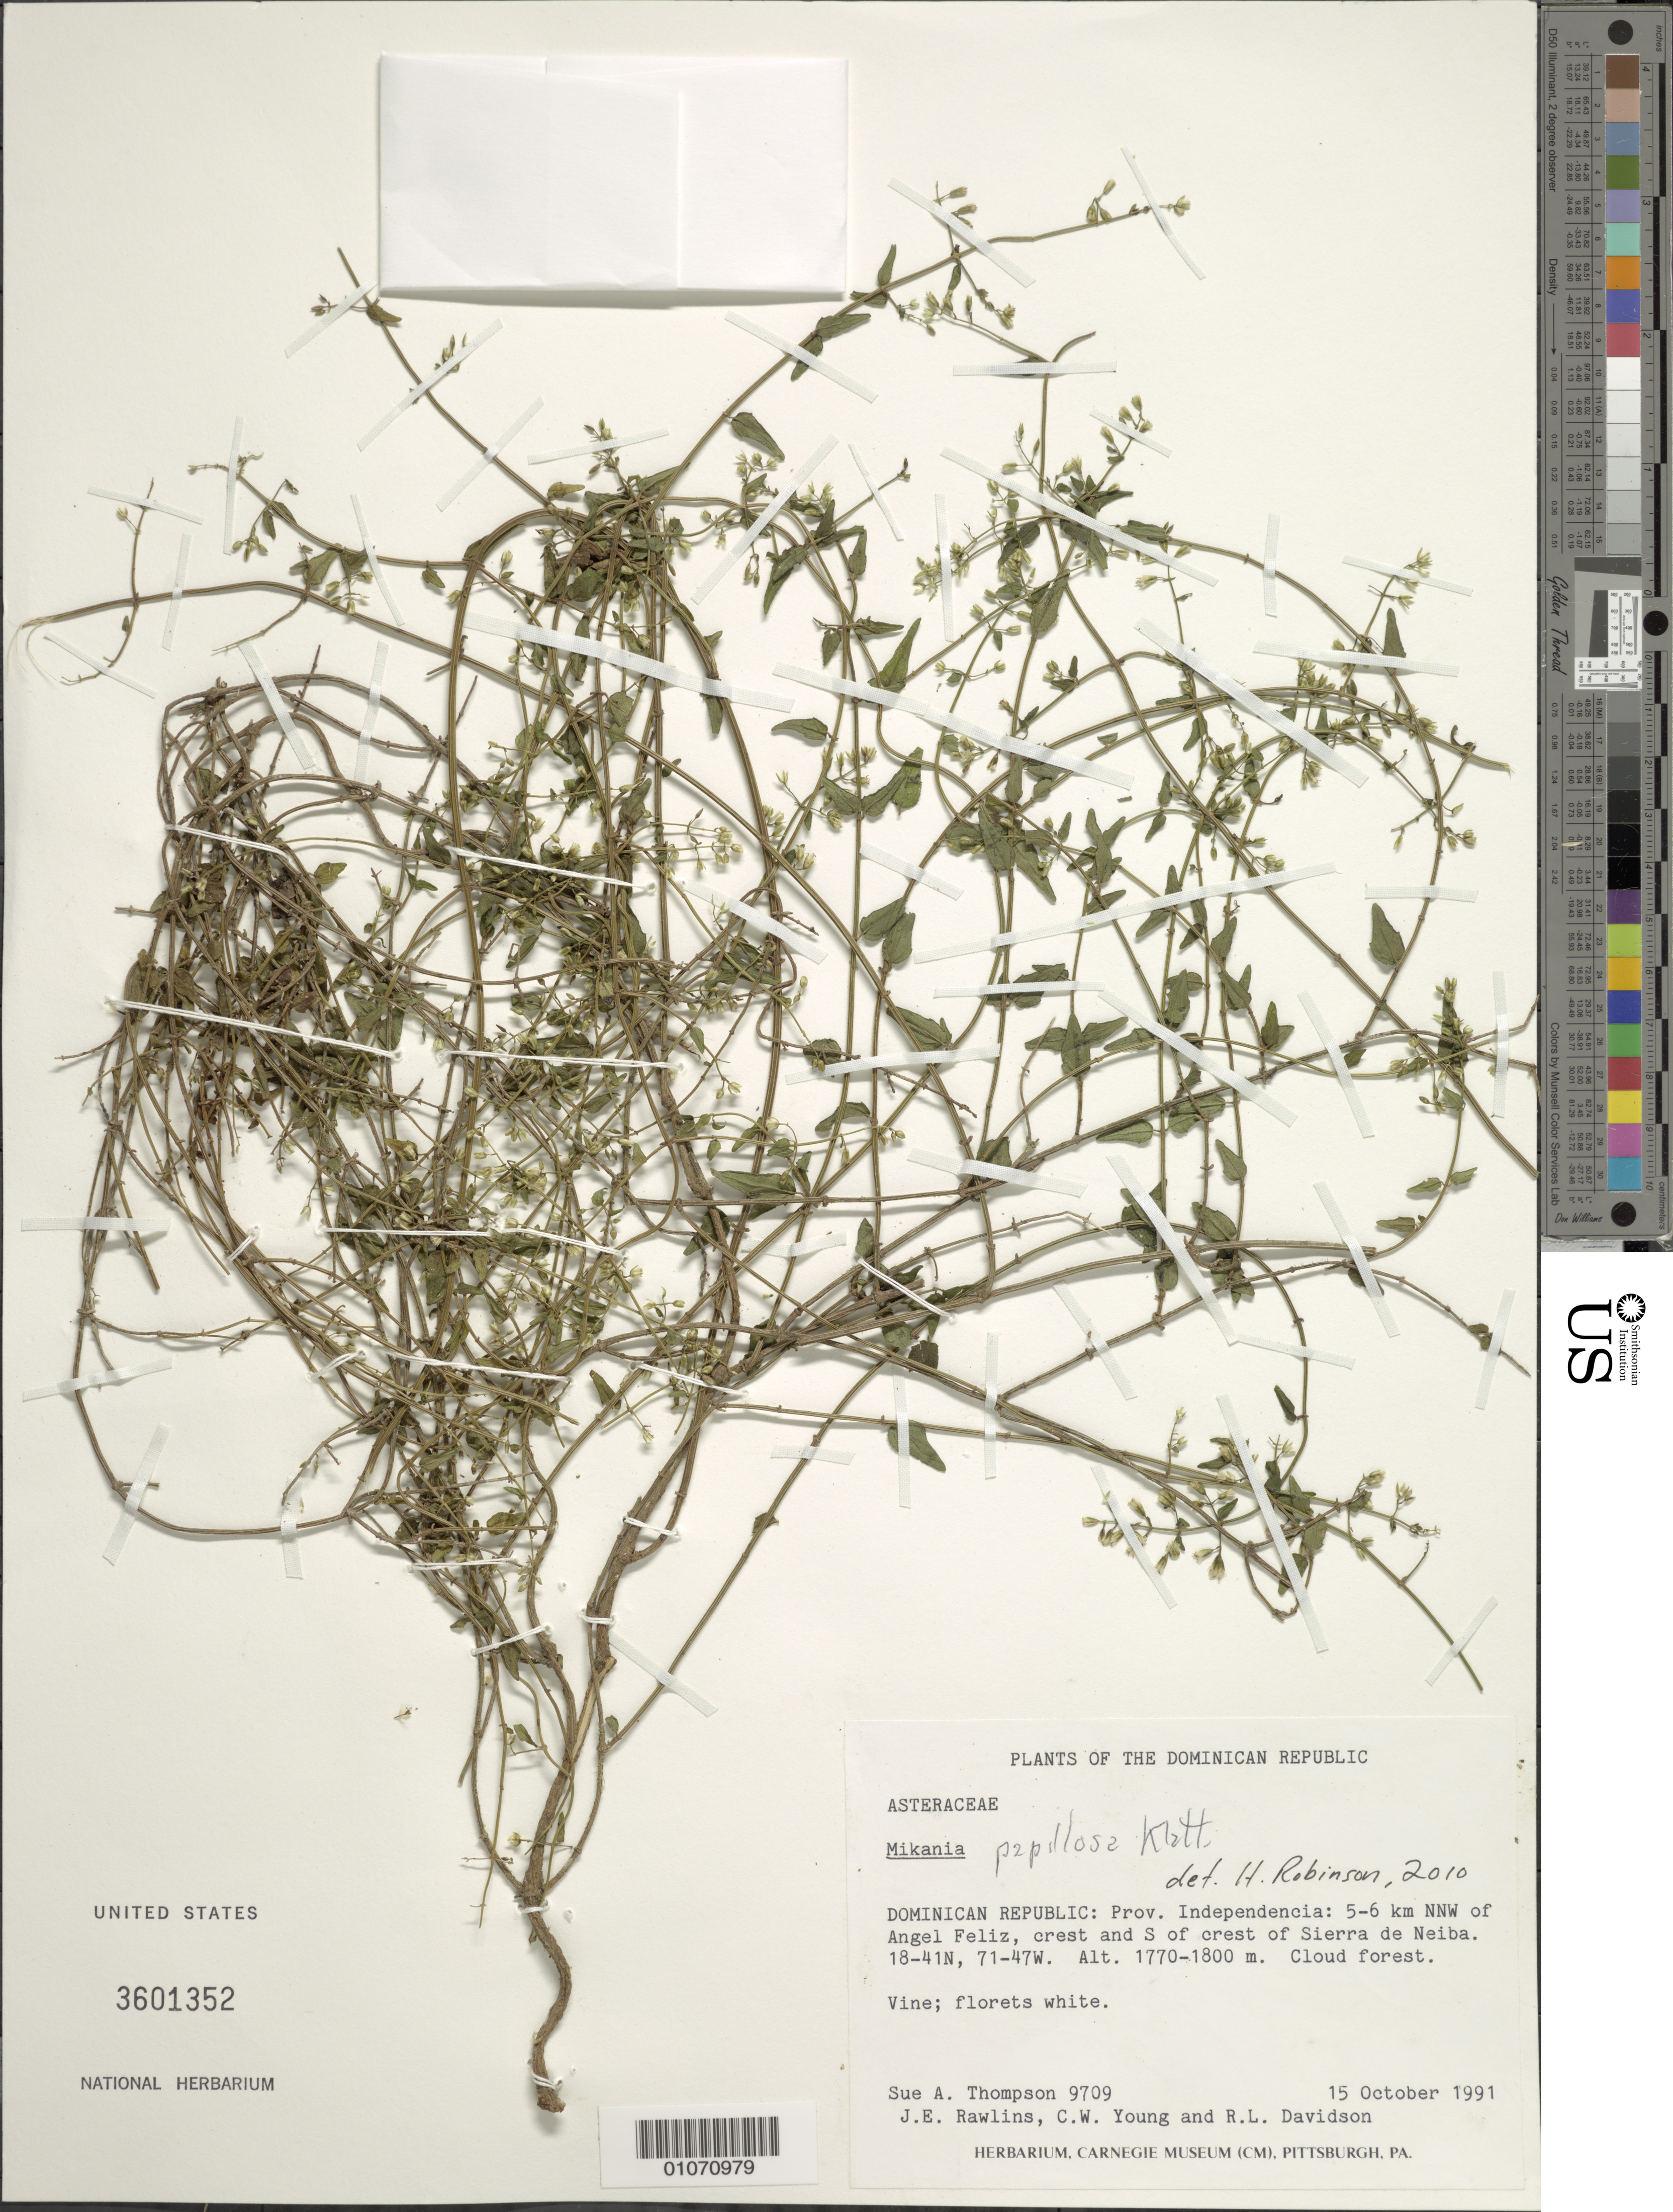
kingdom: Plantae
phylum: Tracheophyta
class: Magnoliopsida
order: Asterales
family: Asteraceae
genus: Mikania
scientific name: Mikania papillosa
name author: Klatt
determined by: Robinson, Harold E., (US)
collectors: S. A. Thompson, J. Rawlins, C. Young & R. Davidson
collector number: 9709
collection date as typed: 15 Oct 1991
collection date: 1991-10-15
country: Dominican Republic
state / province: Independencia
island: Hispaniola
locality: Angel Feliz, 5-6 km NNW of; crest and S of crest of Sierra de Neiba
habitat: Cloud forest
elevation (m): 1770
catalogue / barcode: US 3601352